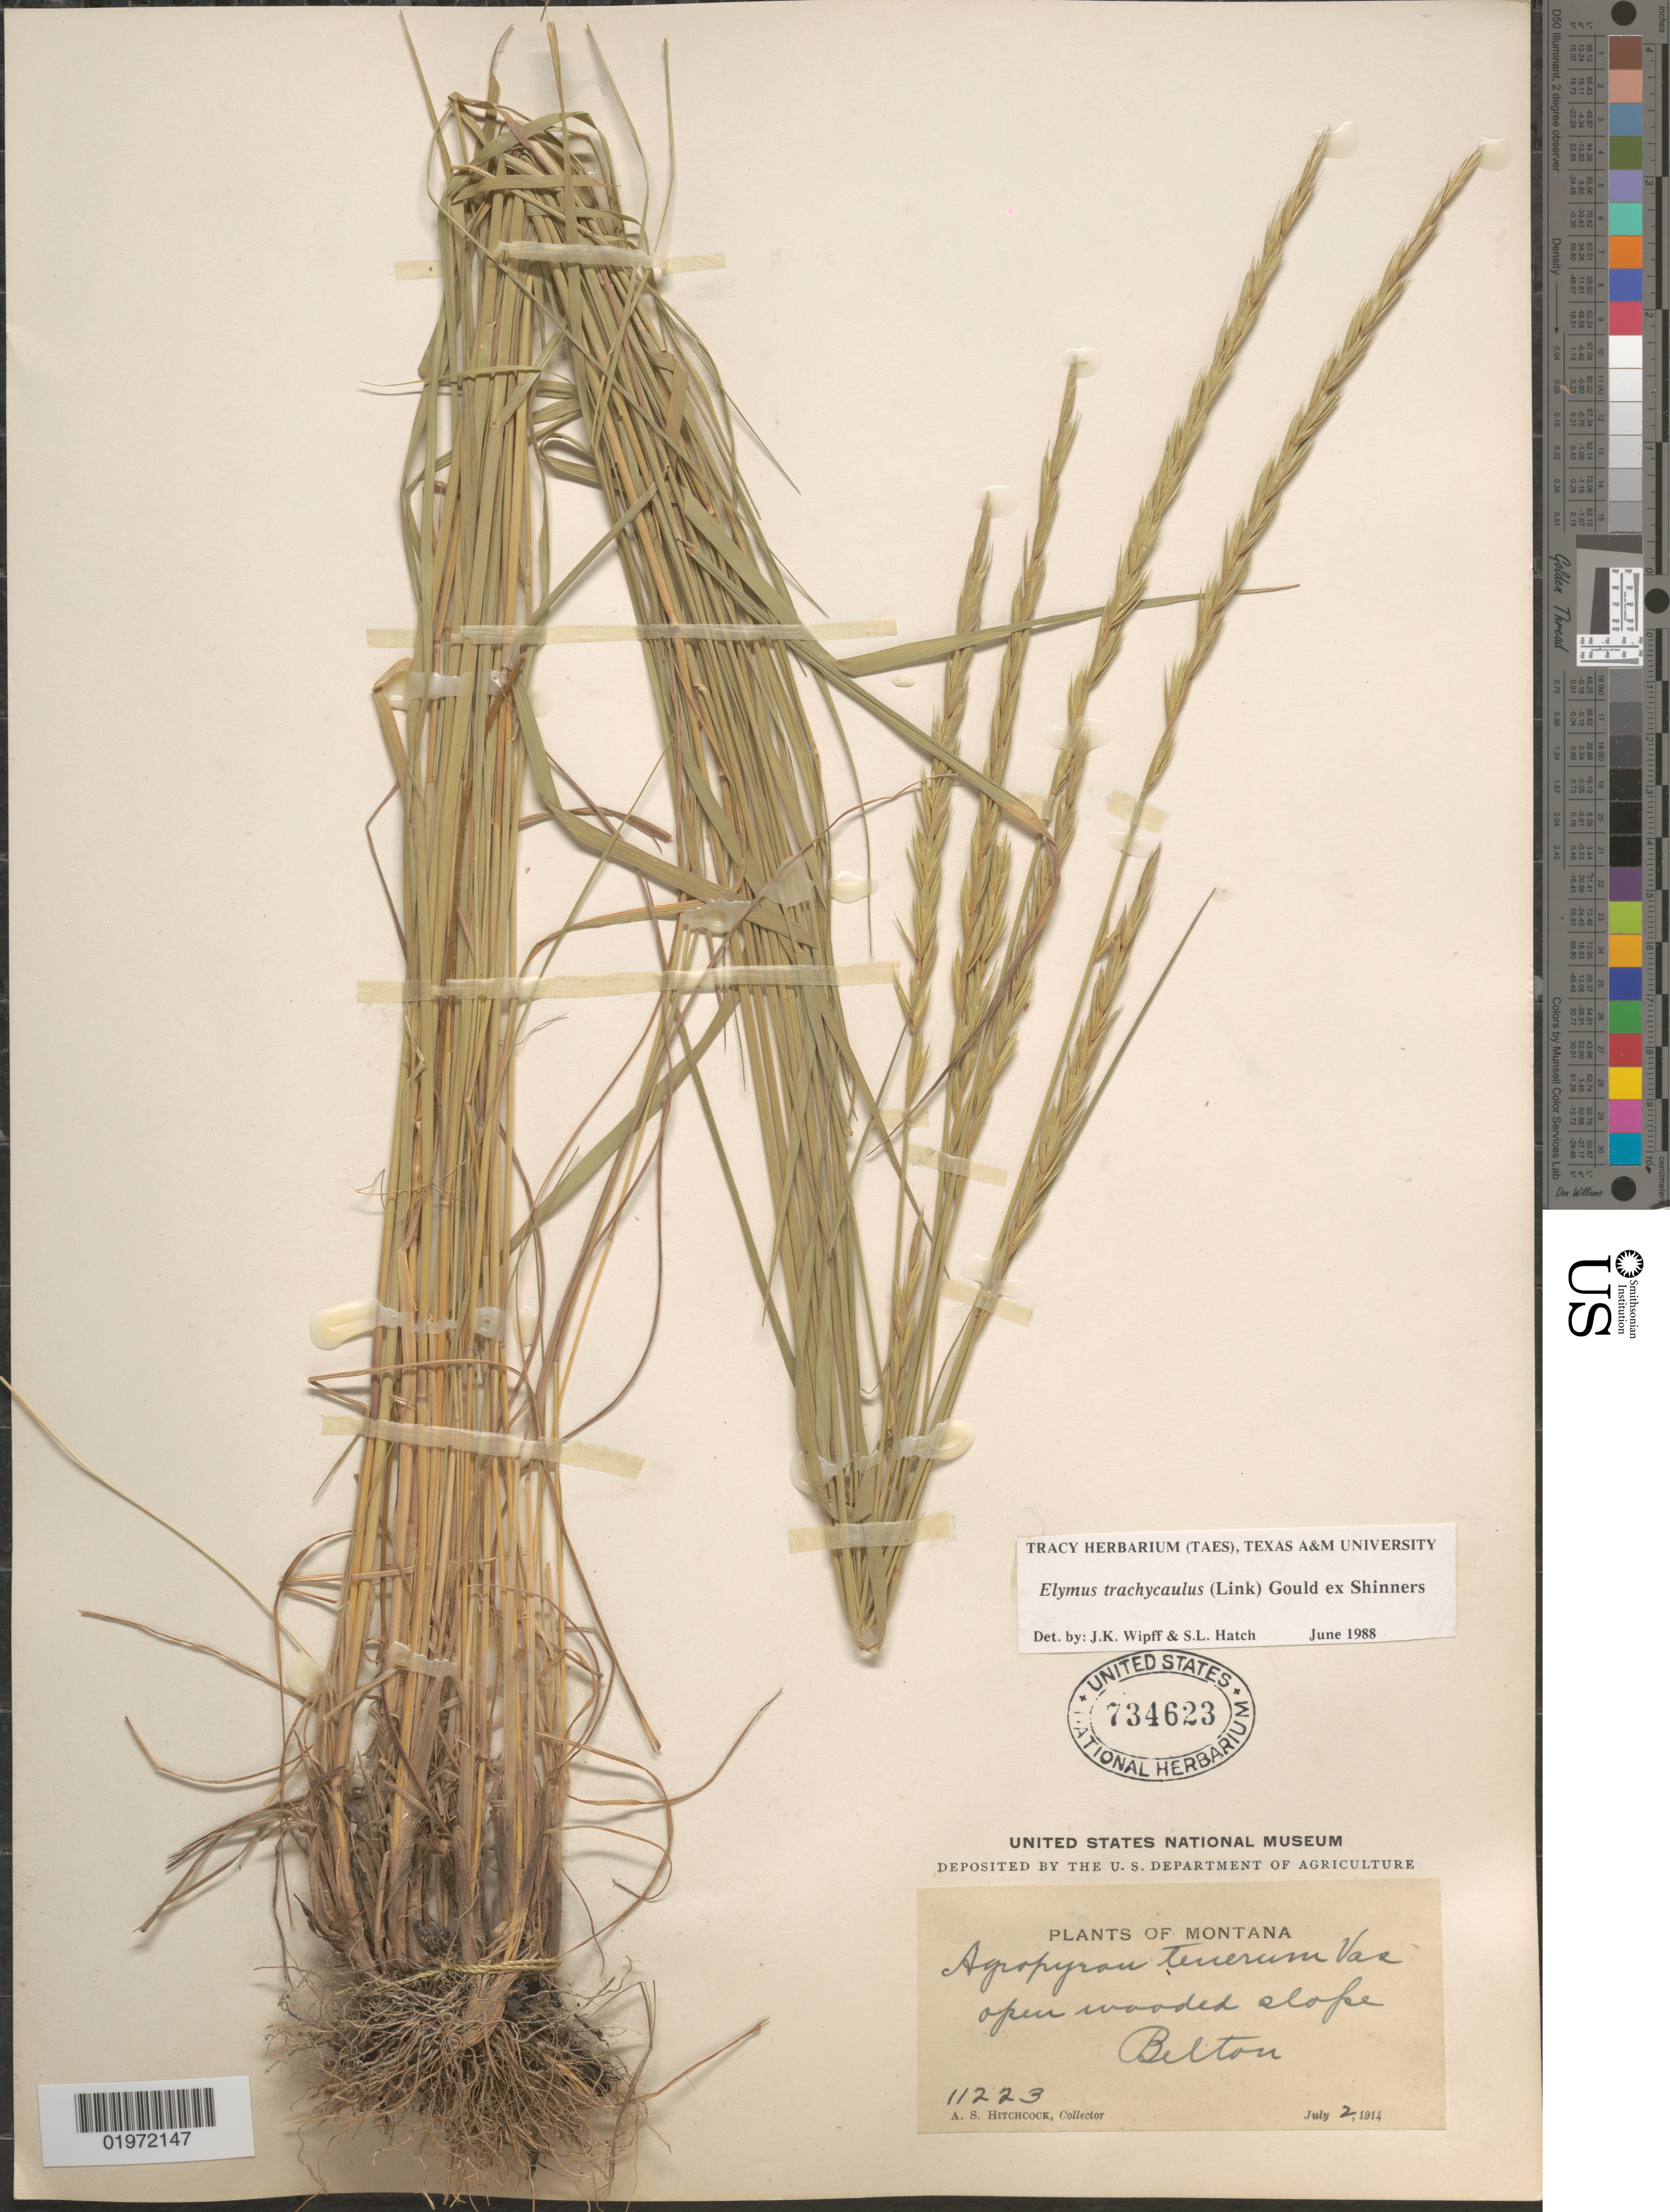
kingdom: Plantae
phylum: Tracheophyta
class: Liliopsida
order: Poales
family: Poaceae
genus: Elymus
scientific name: Elymus trachycaulus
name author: (Link) Gould ex Shinners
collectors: N. Hotchkiss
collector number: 11223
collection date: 1914-07-02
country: United States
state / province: Montana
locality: Open wooded slope Belton.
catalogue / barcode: US 734623